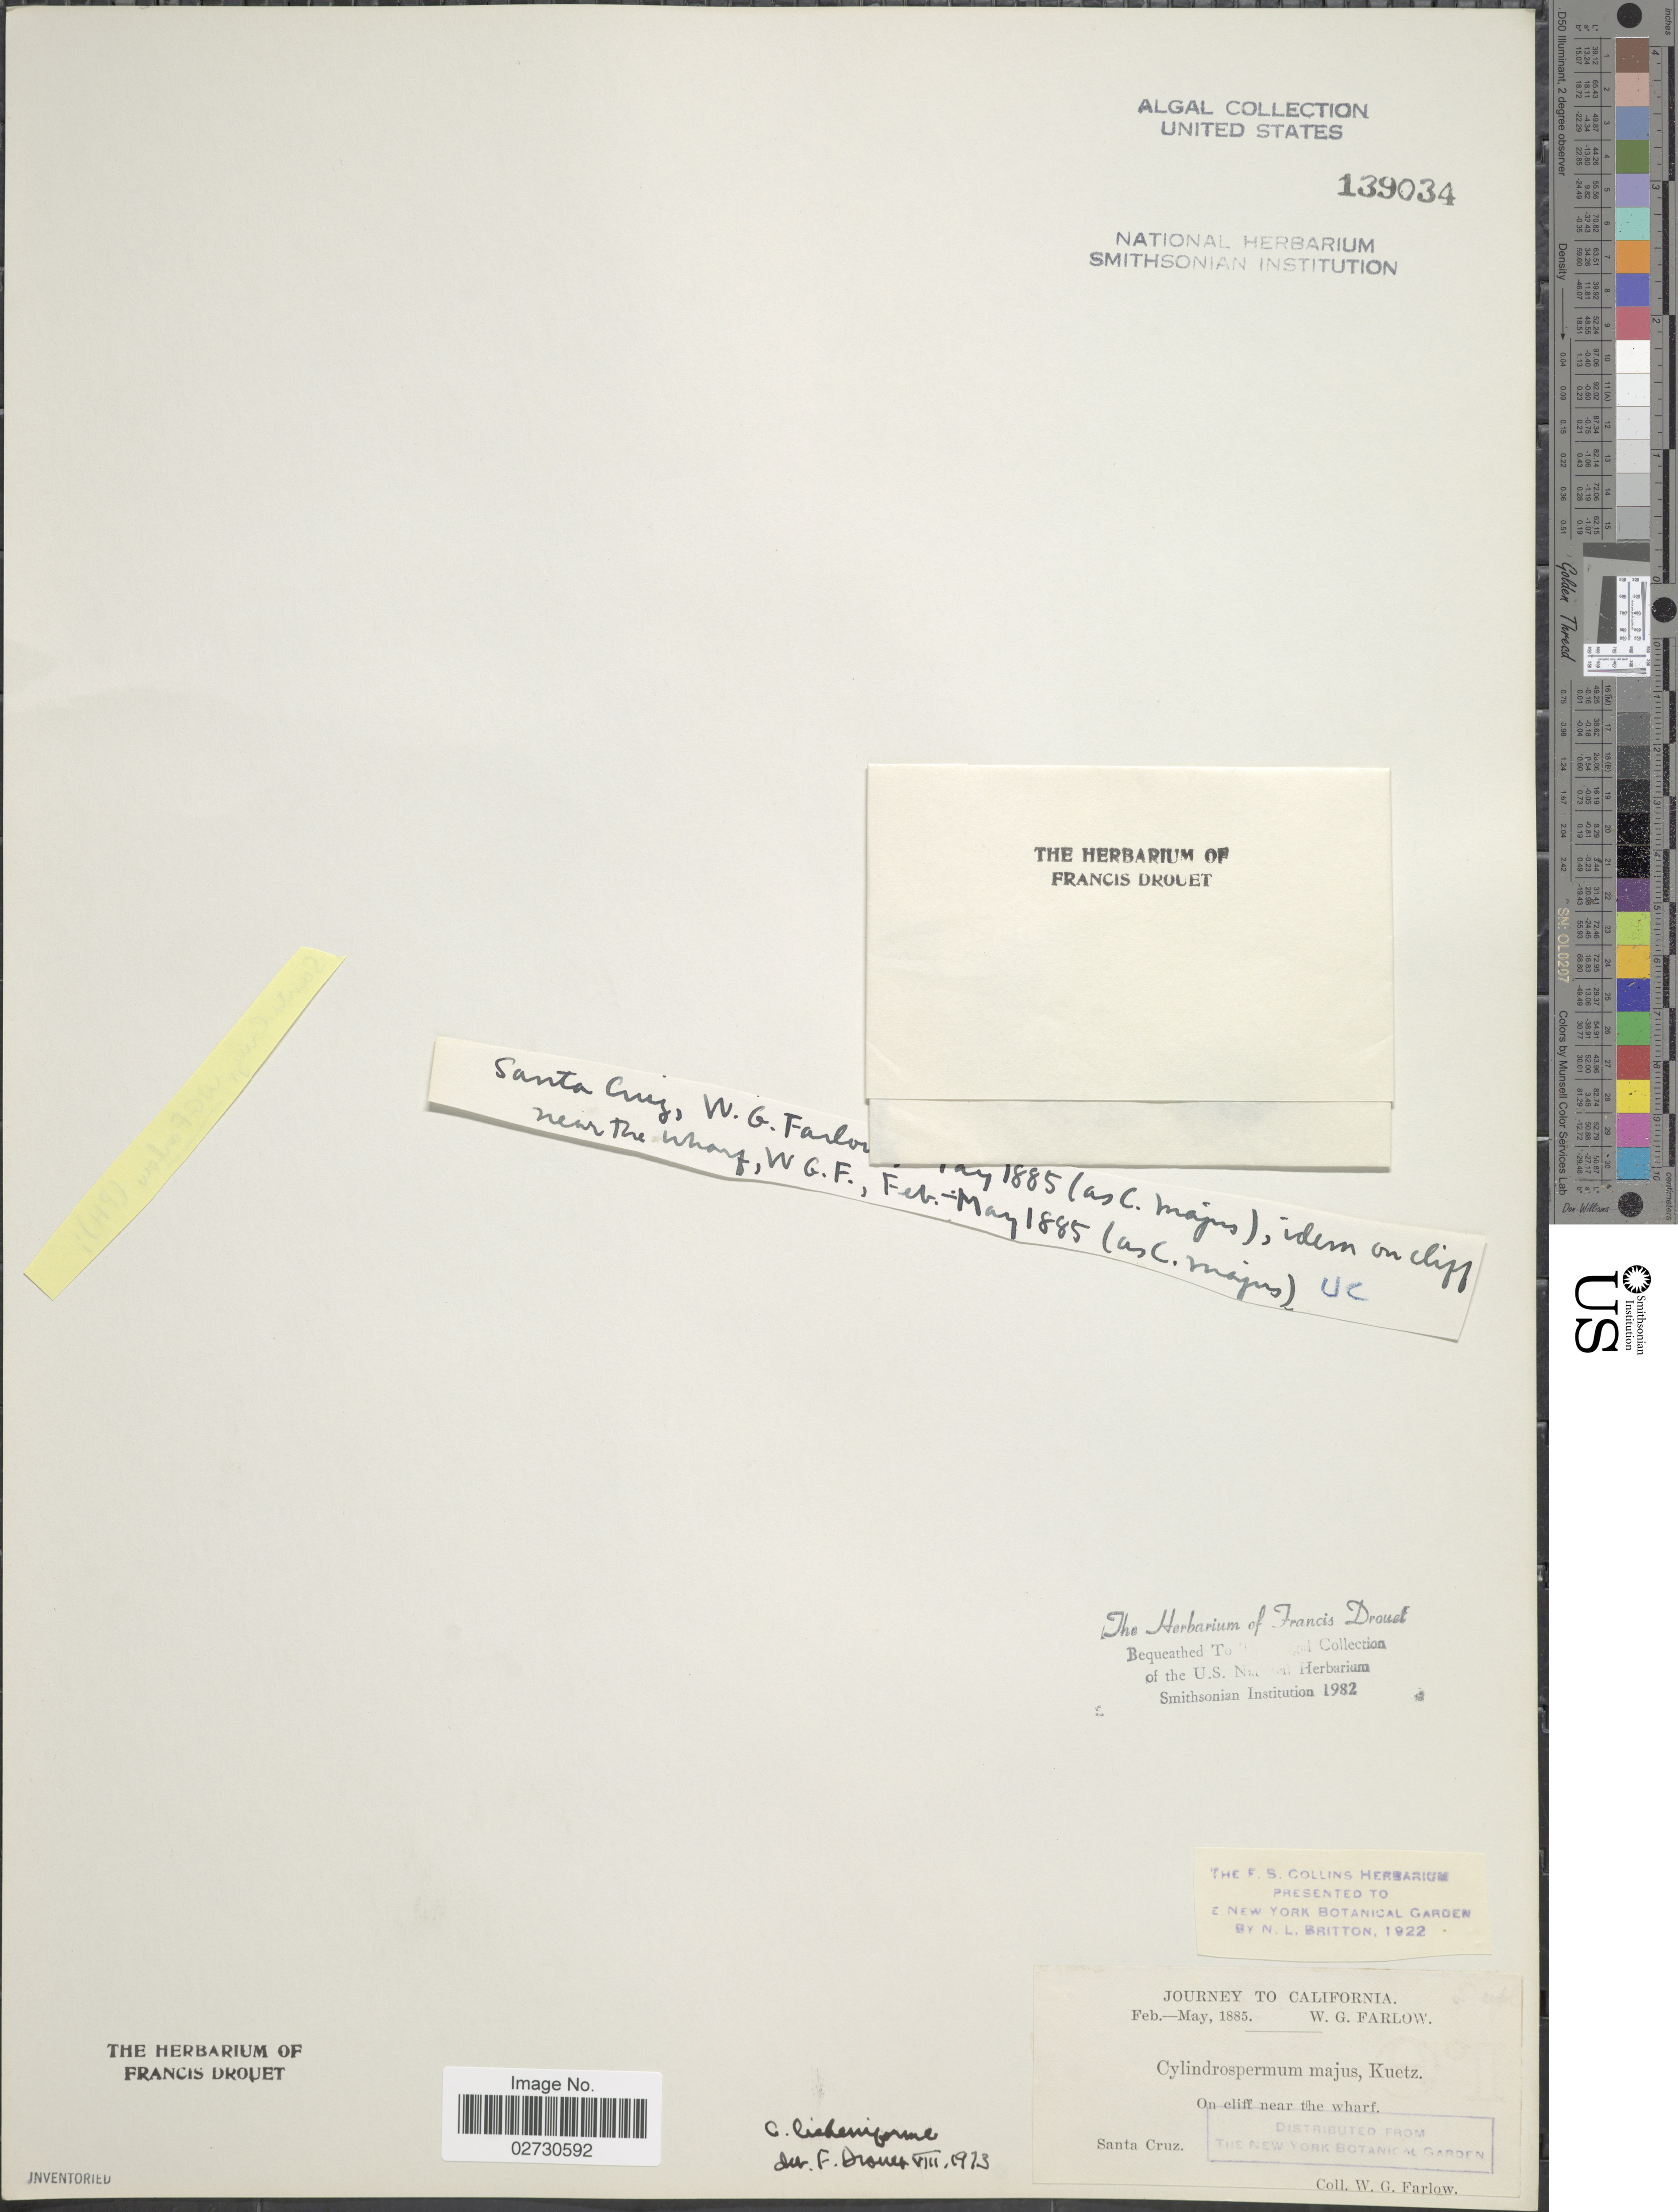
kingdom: Bacteria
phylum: Cyanobacteria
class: Cyanobacteriia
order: Cyanobacteriales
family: Nostocaceae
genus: Anabaena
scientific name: Anabaena licheniformis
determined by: Drouet, F. E.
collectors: W. G. Farlow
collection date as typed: Feb.--May, 1885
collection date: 1885-02/1885-05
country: United States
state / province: California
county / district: Santa Cruz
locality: Santa Cruz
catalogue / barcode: US 139034